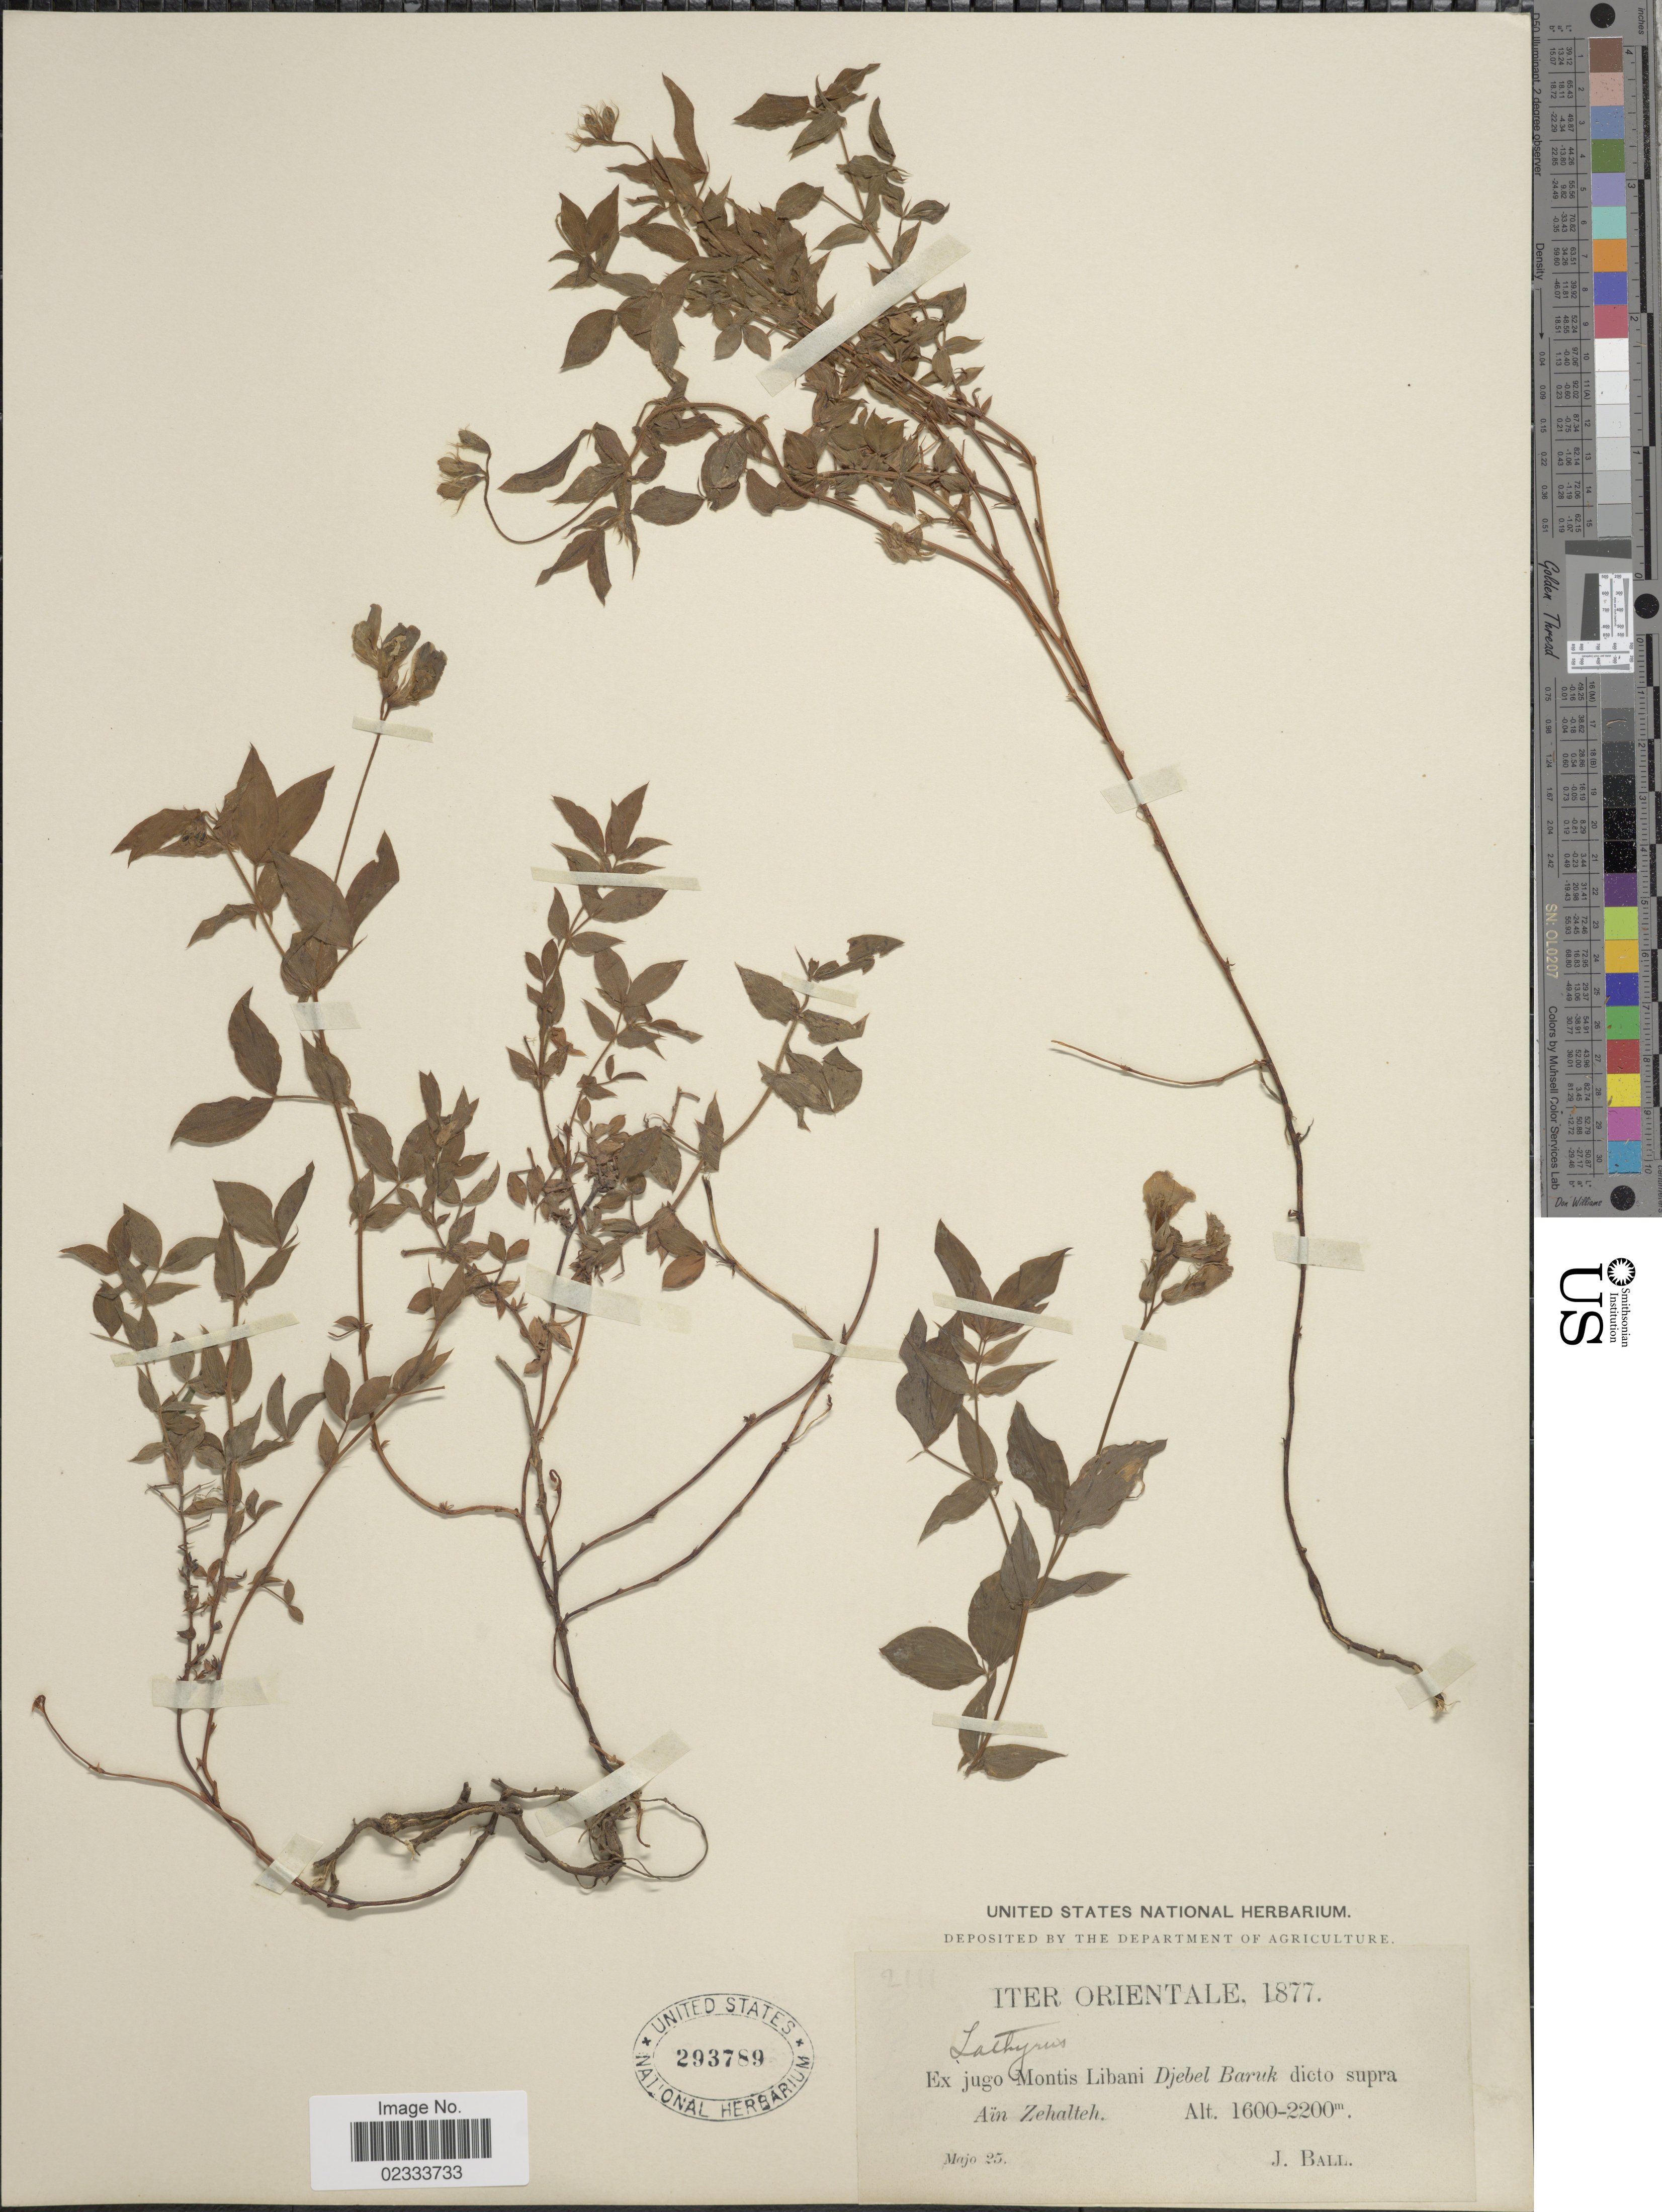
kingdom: Plantae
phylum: Tracheophyta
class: Magnoliopsida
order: Fabales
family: Fabaceae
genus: Lathyrus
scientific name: Lathyrus sp.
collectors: J. Ball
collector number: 2111*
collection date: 1877-05-25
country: Lebanon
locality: Iter Orientale, jugo Montis Libani Djebel Baruk dicto supra Ain Zehalteh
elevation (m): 1600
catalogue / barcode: US 293789